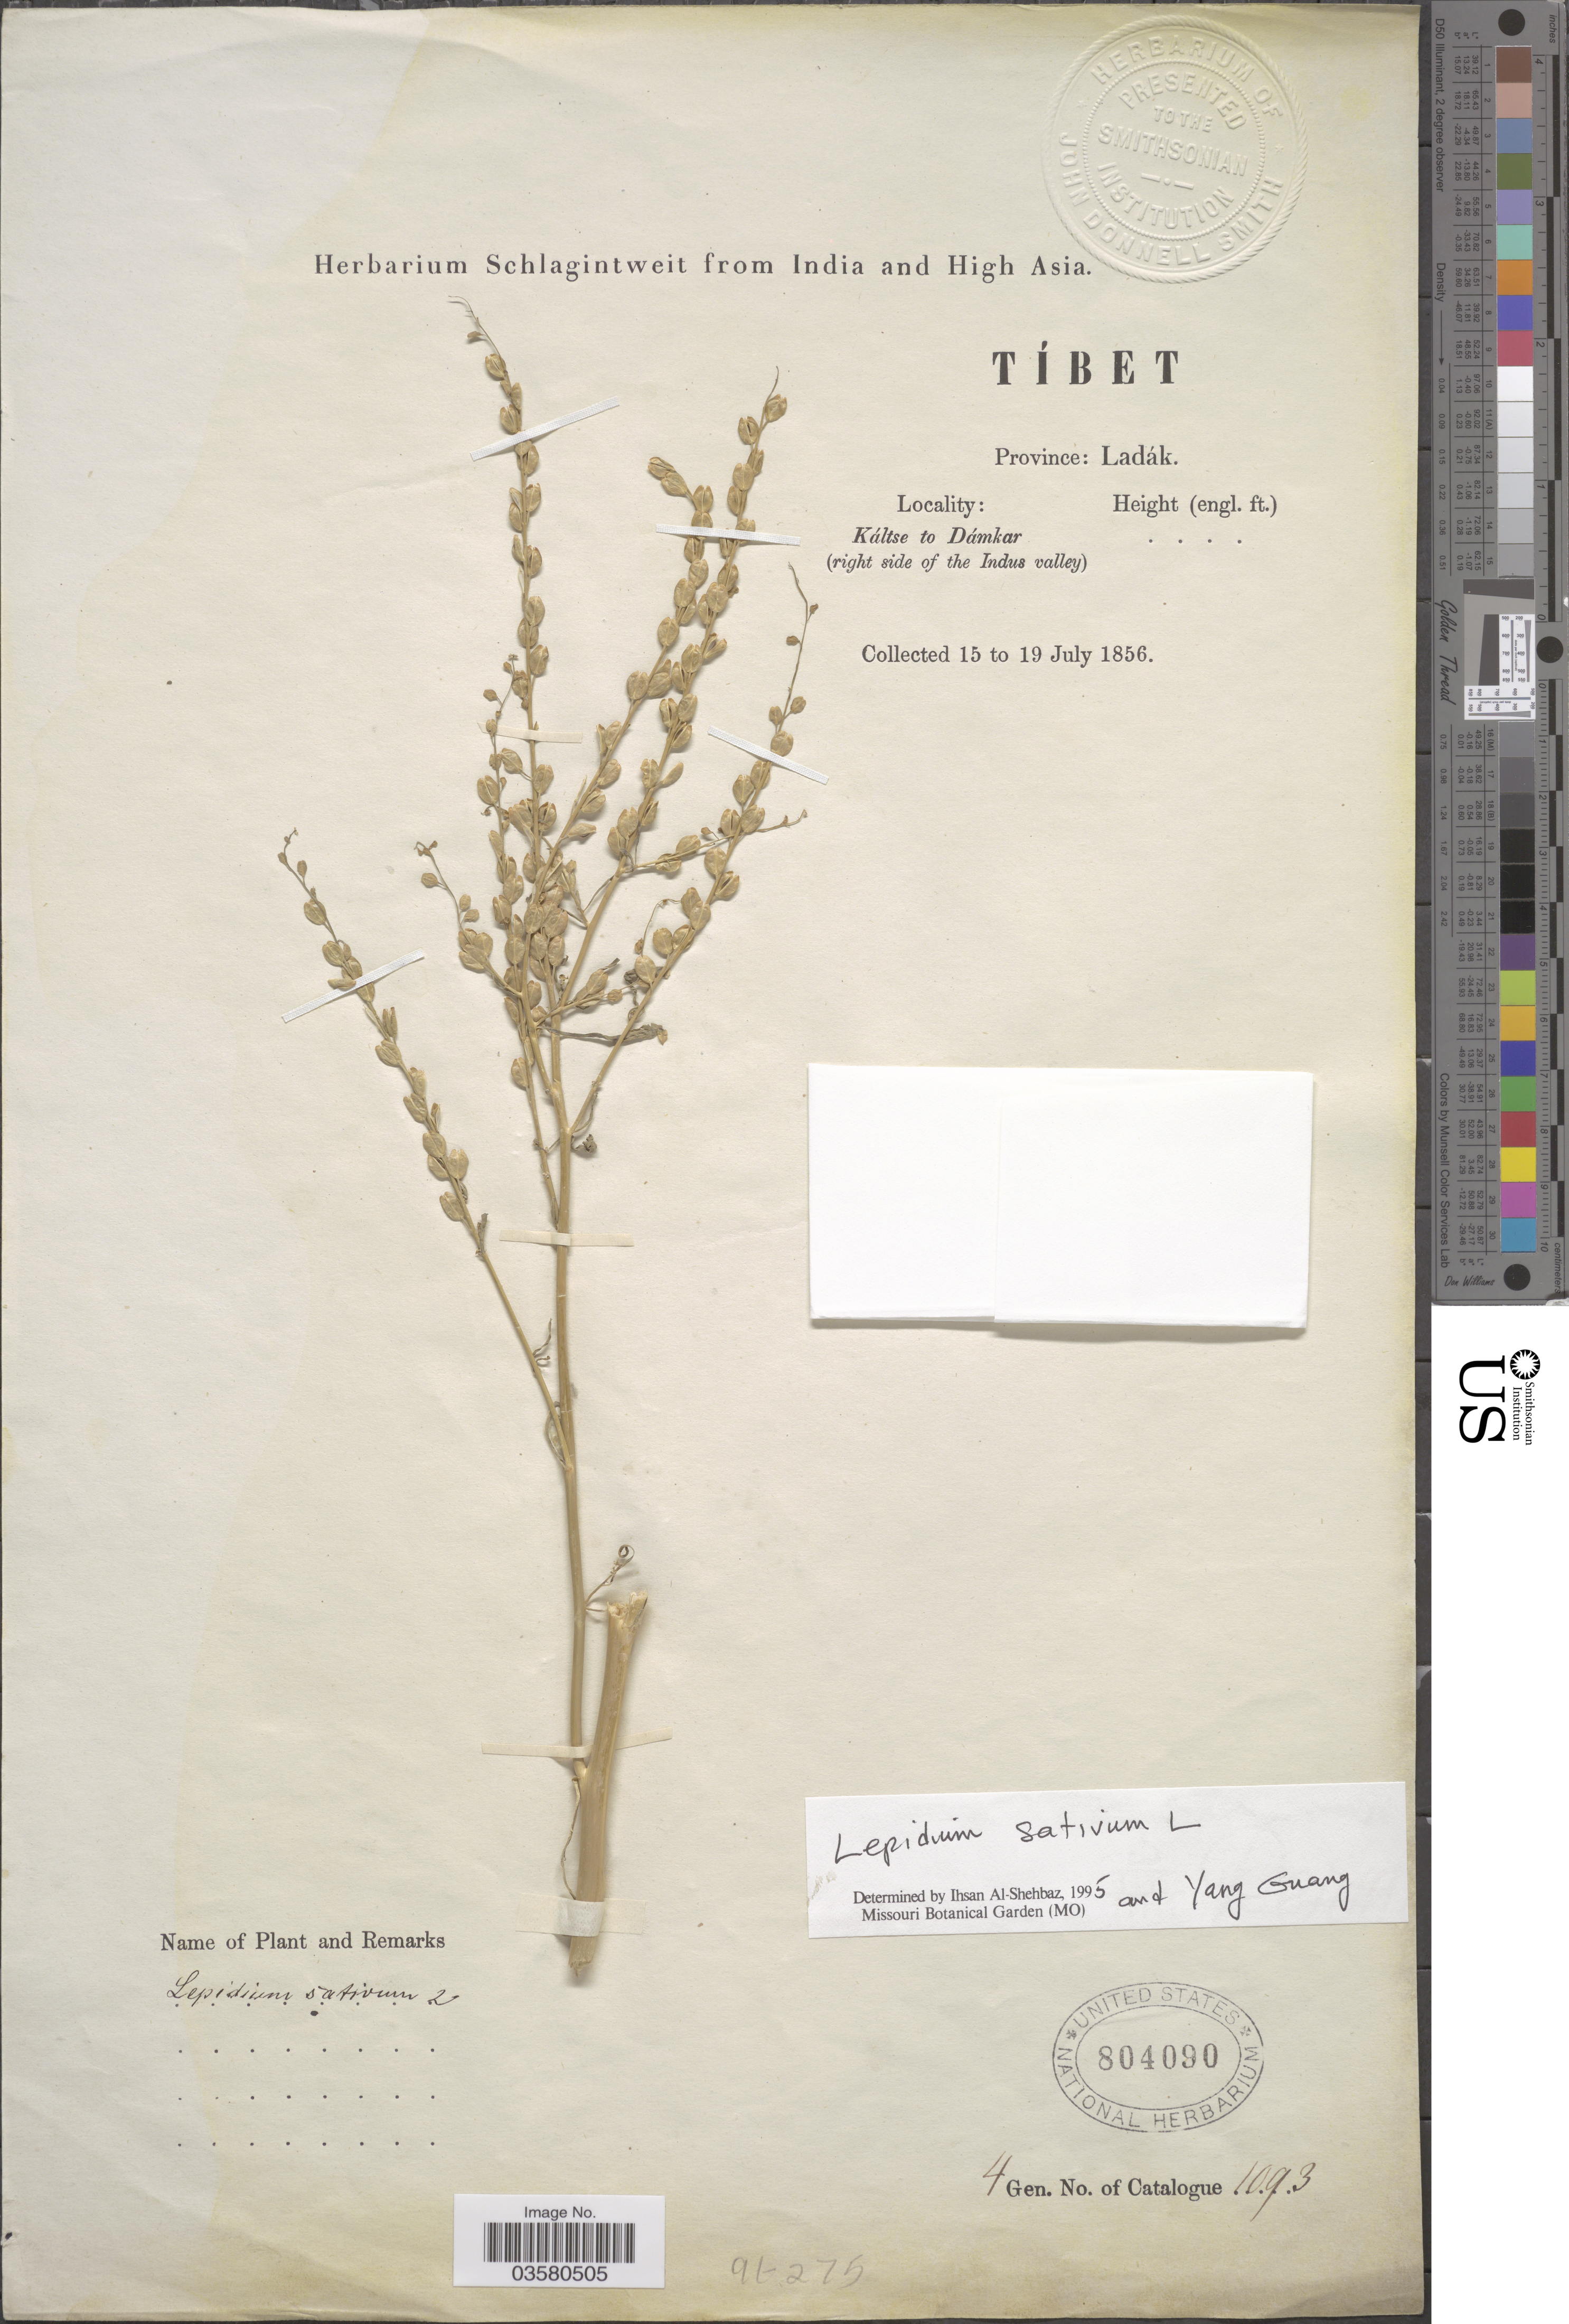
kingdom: Plantae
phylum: Tracheophyta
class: Magnoliopsida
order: Brassicales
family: Brassicaceae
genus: Lepidium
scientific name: Lepidium sativum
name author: L.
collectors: ex herb. Schlagintweit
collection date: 1856-07-15/1856-07-19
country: India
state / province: Ladakh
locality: Tíbet. Province: Ladák. Káltse to Dámkar (right side of the Indus valley).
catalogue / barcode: US 804090